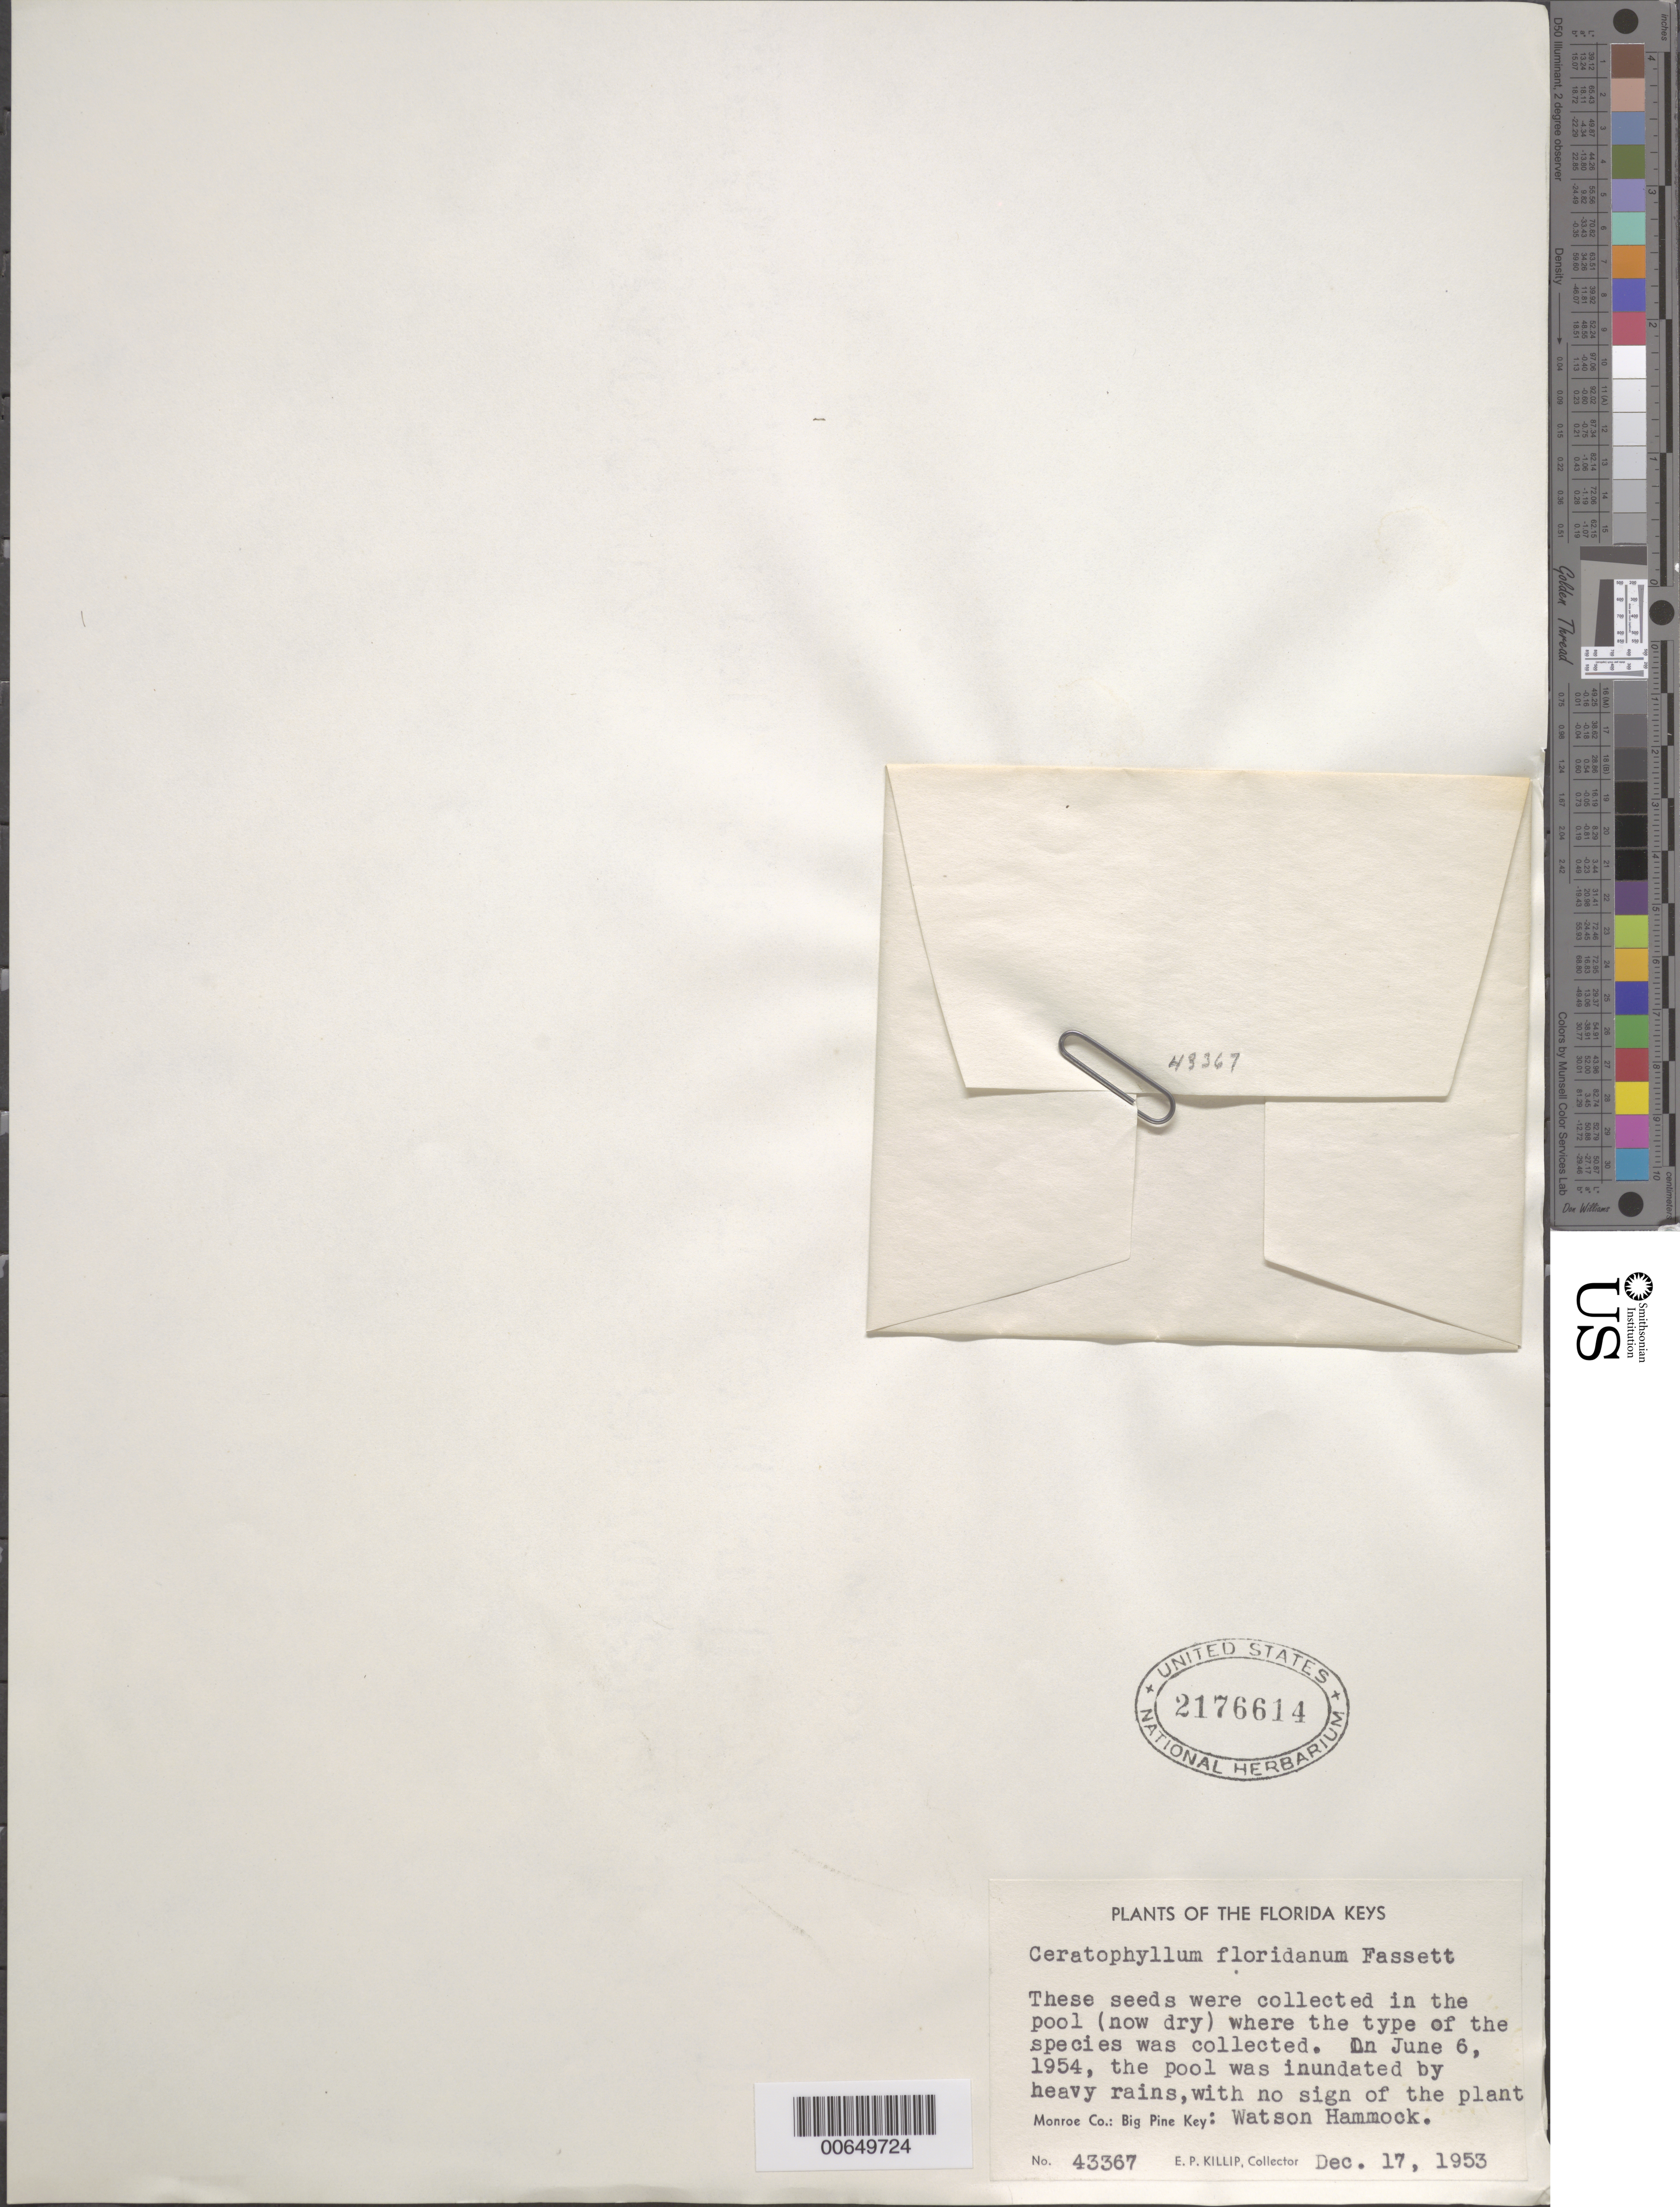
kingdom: Plantae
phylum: Tracheophyta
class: Magnoliopsida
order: Ceratophyllales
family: Ceratophyllaceae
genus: Ceratophyllum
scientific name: Ceratophyllum floridanum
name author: Fassett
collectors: E. P. Killip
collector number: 43367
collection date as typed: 17 Dec 1953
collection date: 1953-12-17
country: United States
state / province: Florida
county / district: Monroe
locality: Big Pine Key: Watson Hammock.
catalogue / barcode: US 2176614